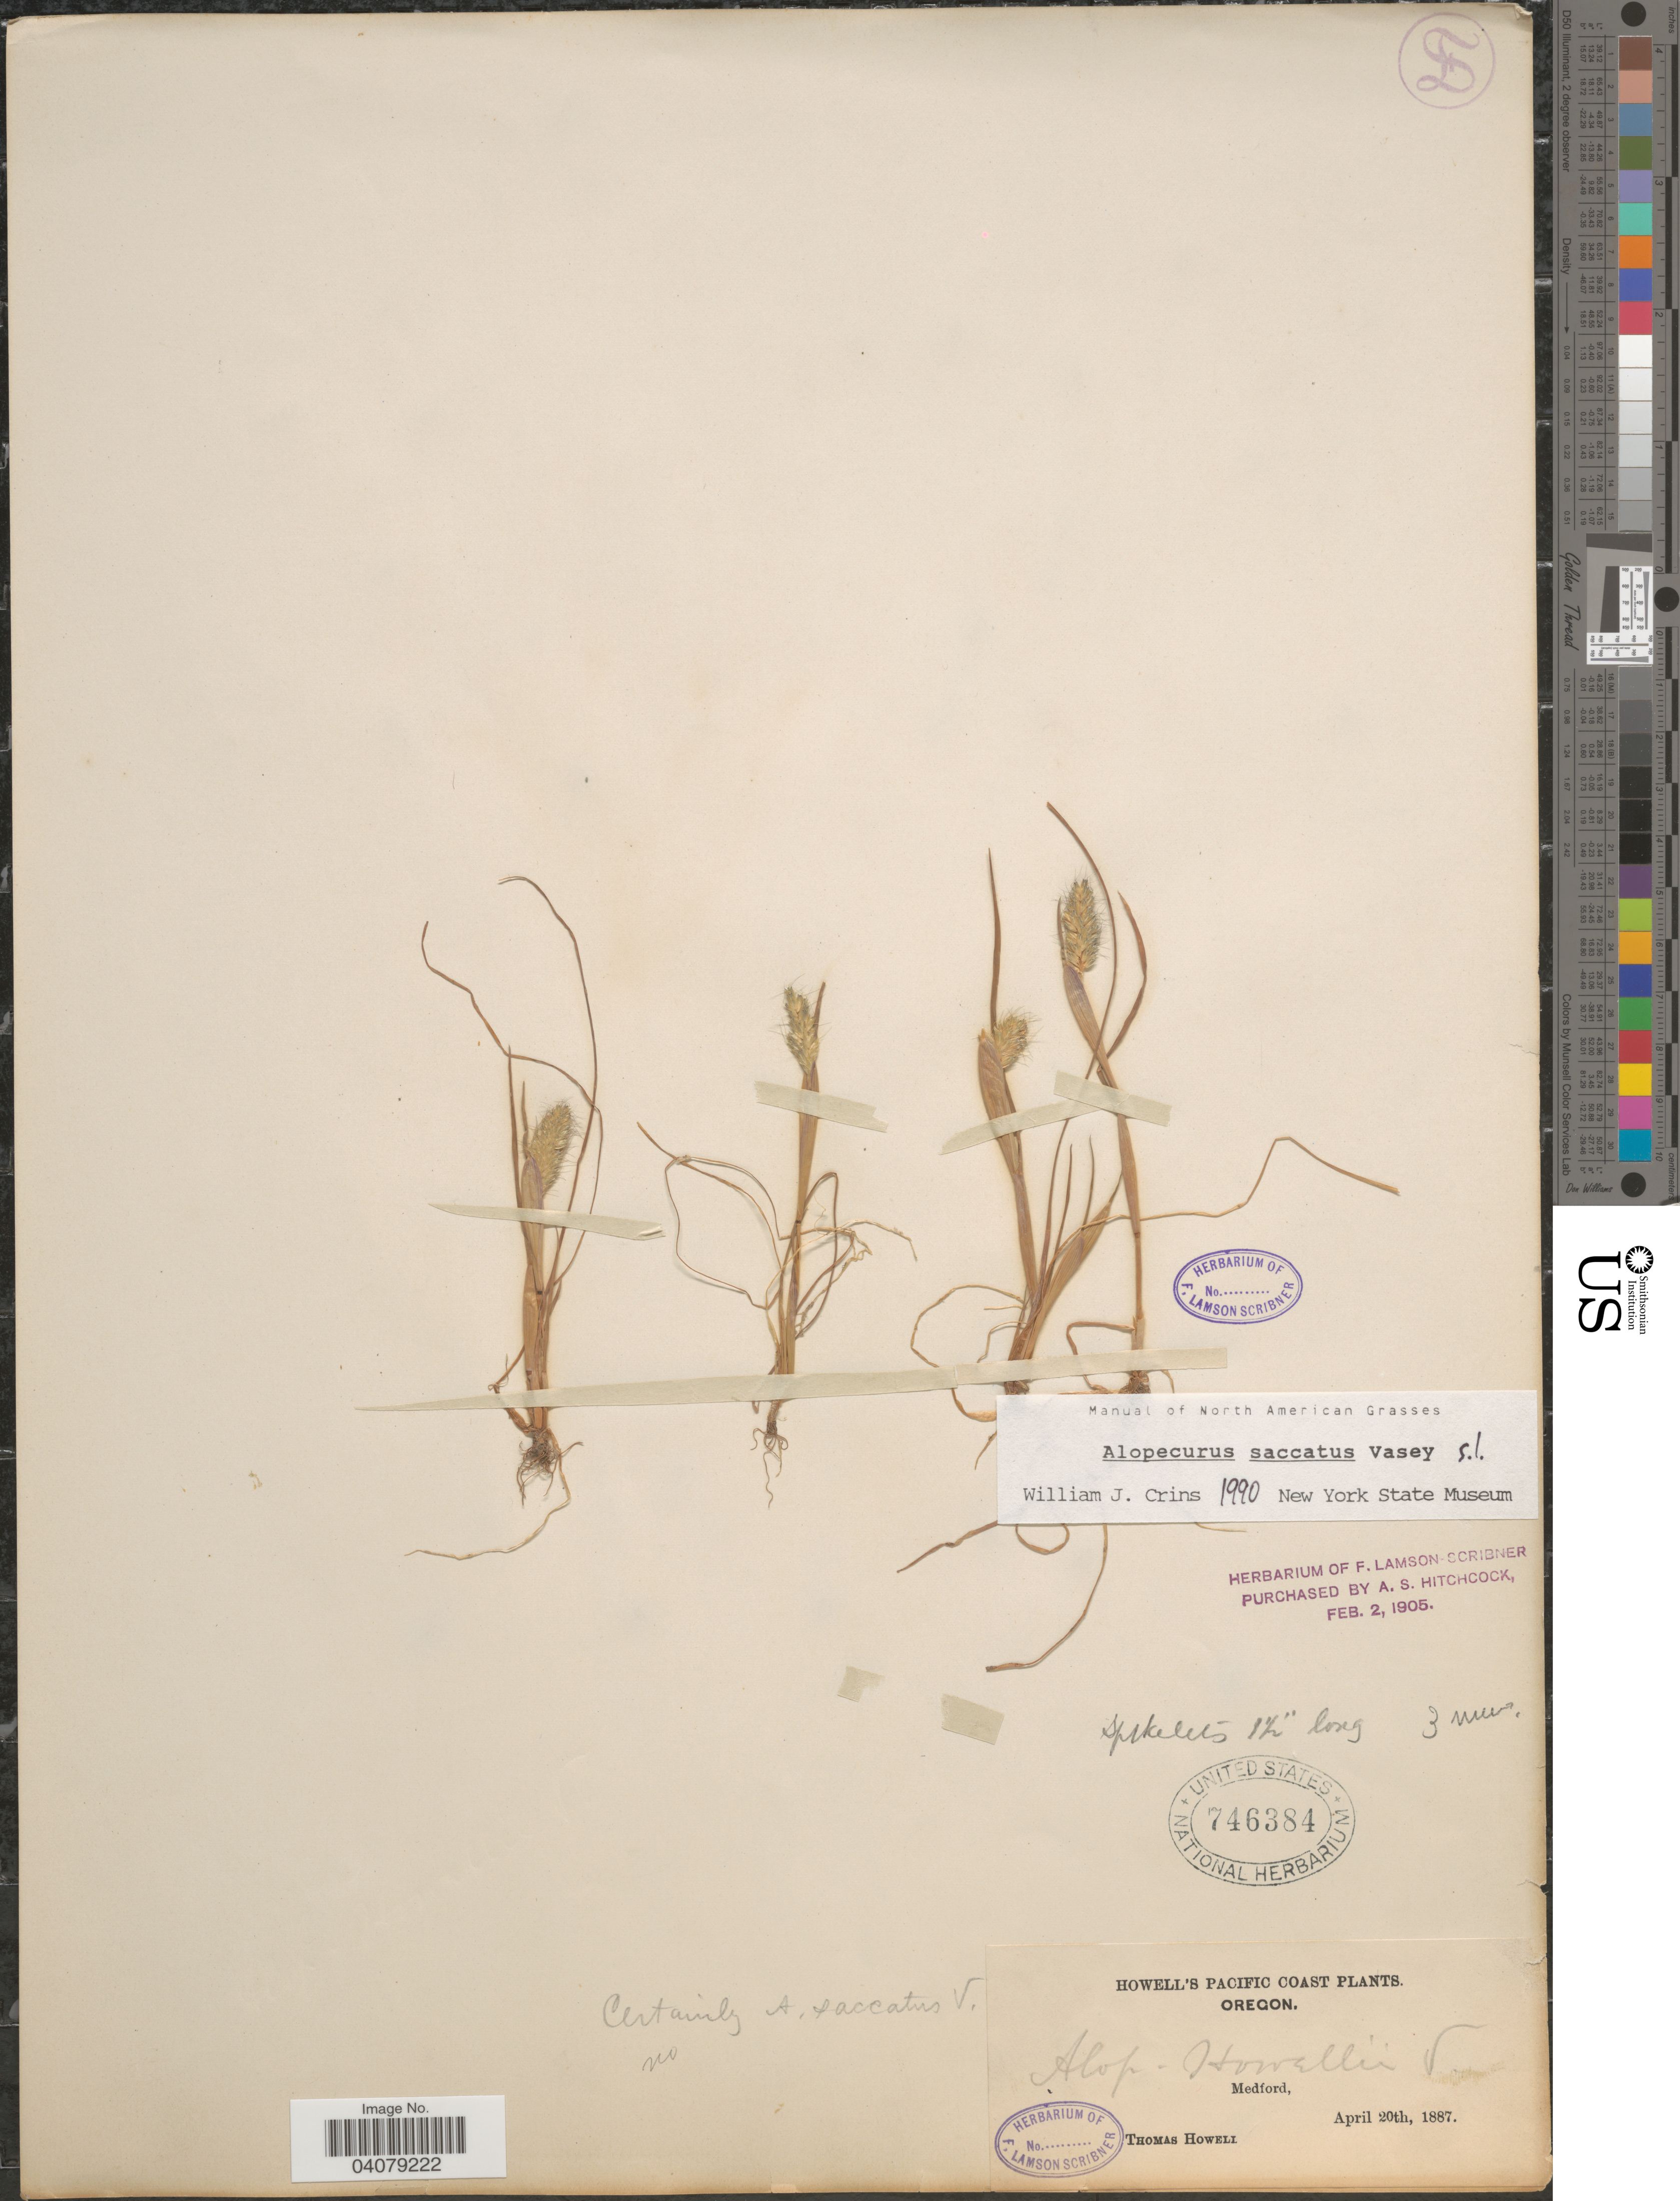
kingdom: Plantae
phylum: Tracheophyta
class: Liliopsida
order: Poales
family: Poaceae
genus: Alopecurus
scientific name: Alopecurus saccatus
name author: Vasey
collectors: T. Howell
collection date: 1887-04-20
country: United States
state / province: Oregon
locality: Pacific Coast. Medford.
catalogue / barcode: US 746384